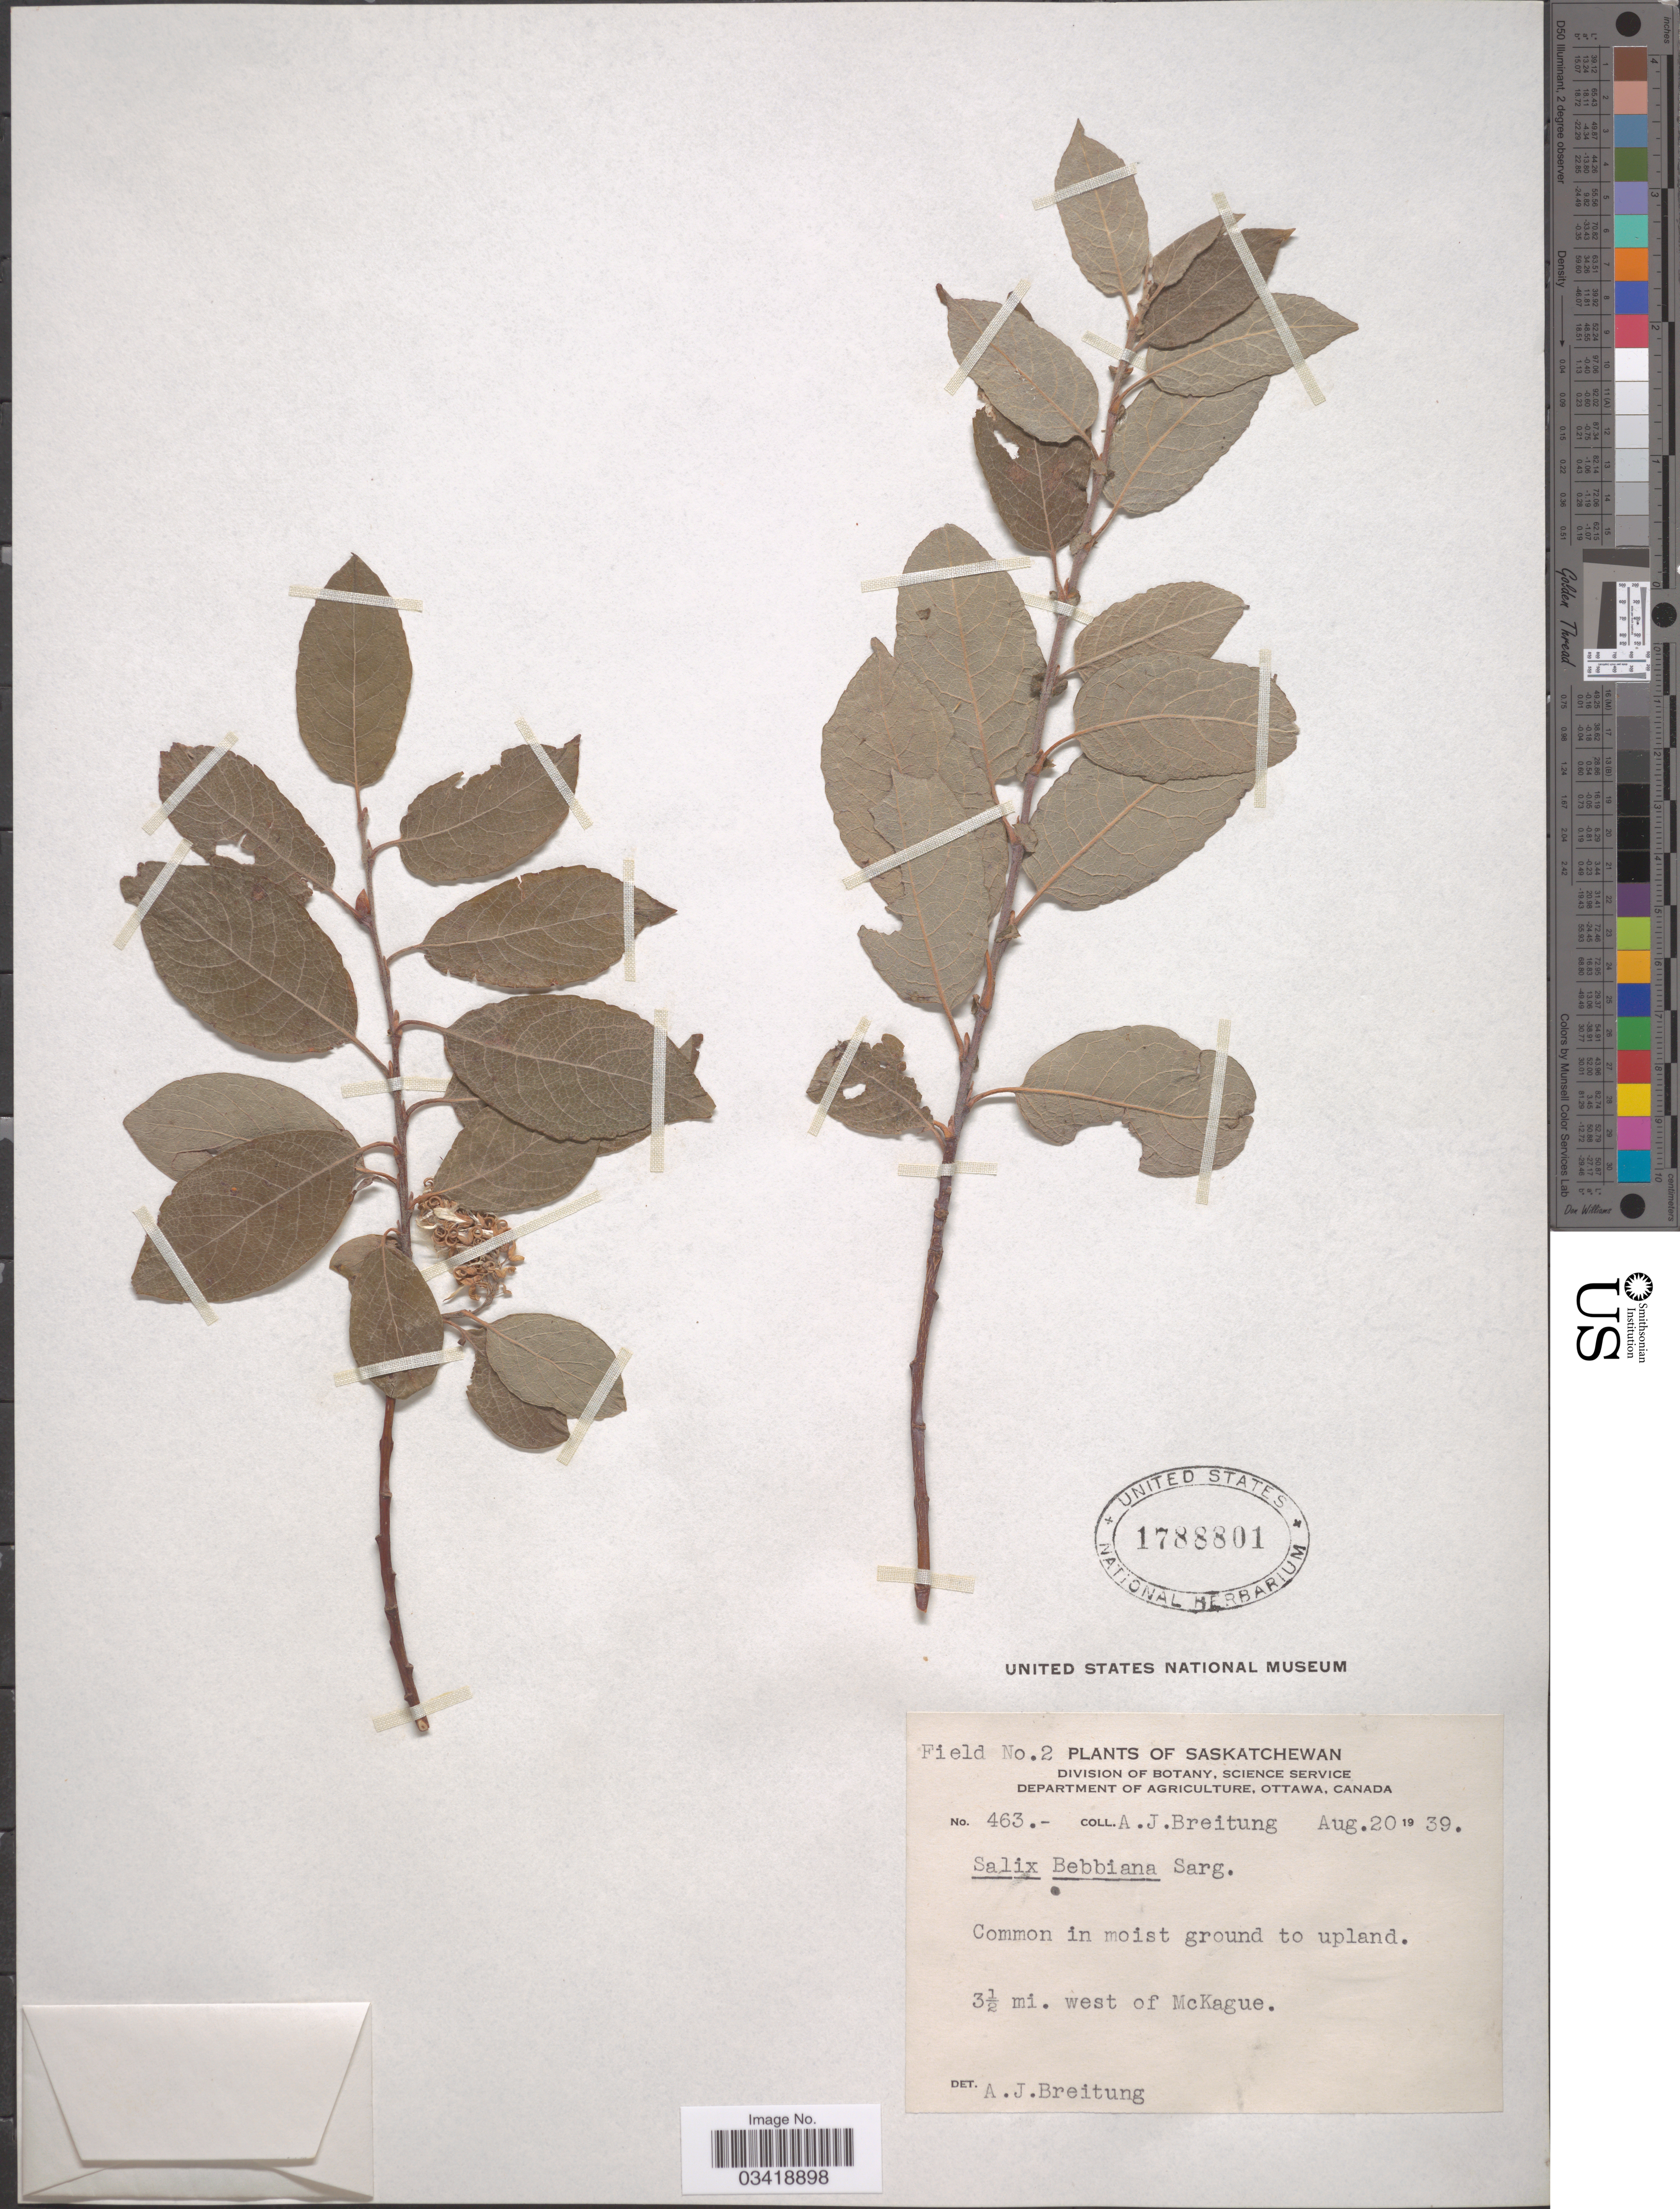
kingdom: Plantae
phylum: Tracheophyta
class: Magnoliopsida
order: Malpighiales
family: Salicaceae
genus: Salix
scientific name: Salix bebbiana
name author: Sarg.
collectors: A. Breitung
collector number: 463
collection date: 1939-08-20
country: Canada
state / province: Saskatchewan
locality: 3½ mi. west of McKague.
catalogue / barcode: US 1788801